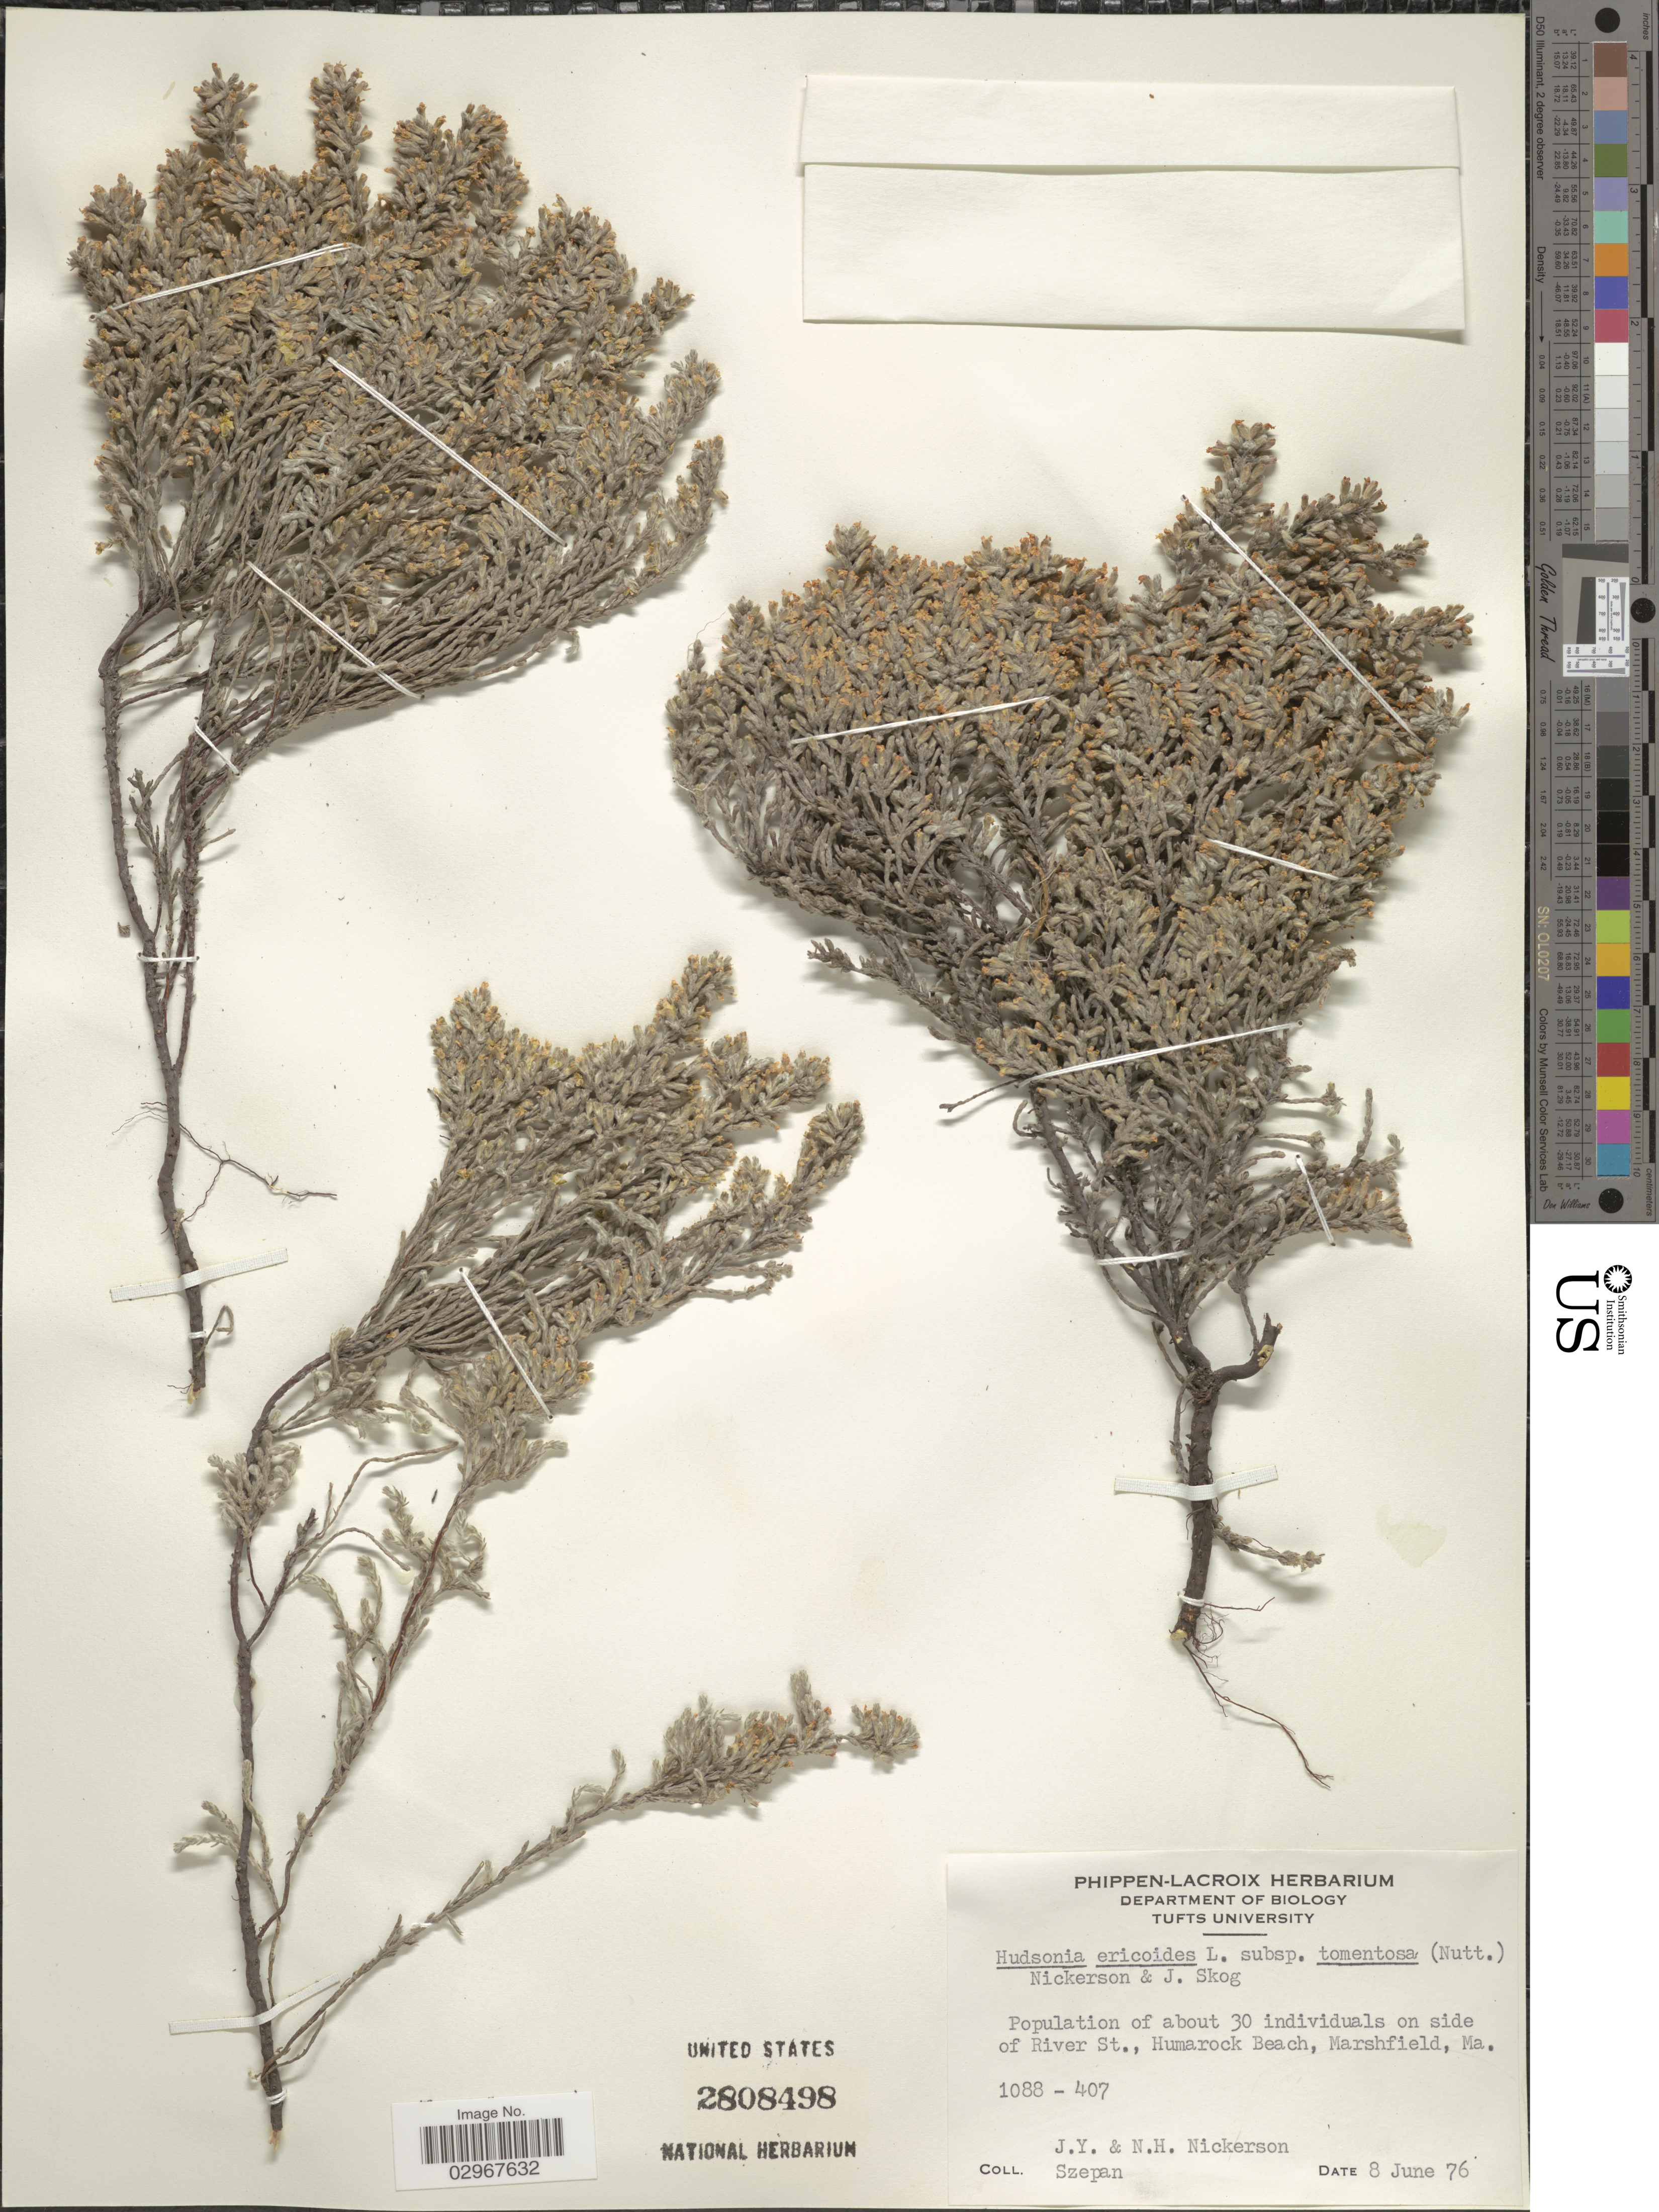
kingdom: Plantae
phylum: Tracheophyta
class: Magnoliopsida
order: Malvales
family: Cistaceae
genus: Hudsonia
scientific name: Hudsonia tomentosa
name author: Nutt.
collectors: J. Nickerson & N. Nickerson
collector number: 1088-407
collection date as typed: Transcribed d/m/y: 8/6/76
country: United States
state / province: Massachusetts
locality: River St., Humarock Beach, Marshfield, Ma.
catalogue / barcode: US 2808498